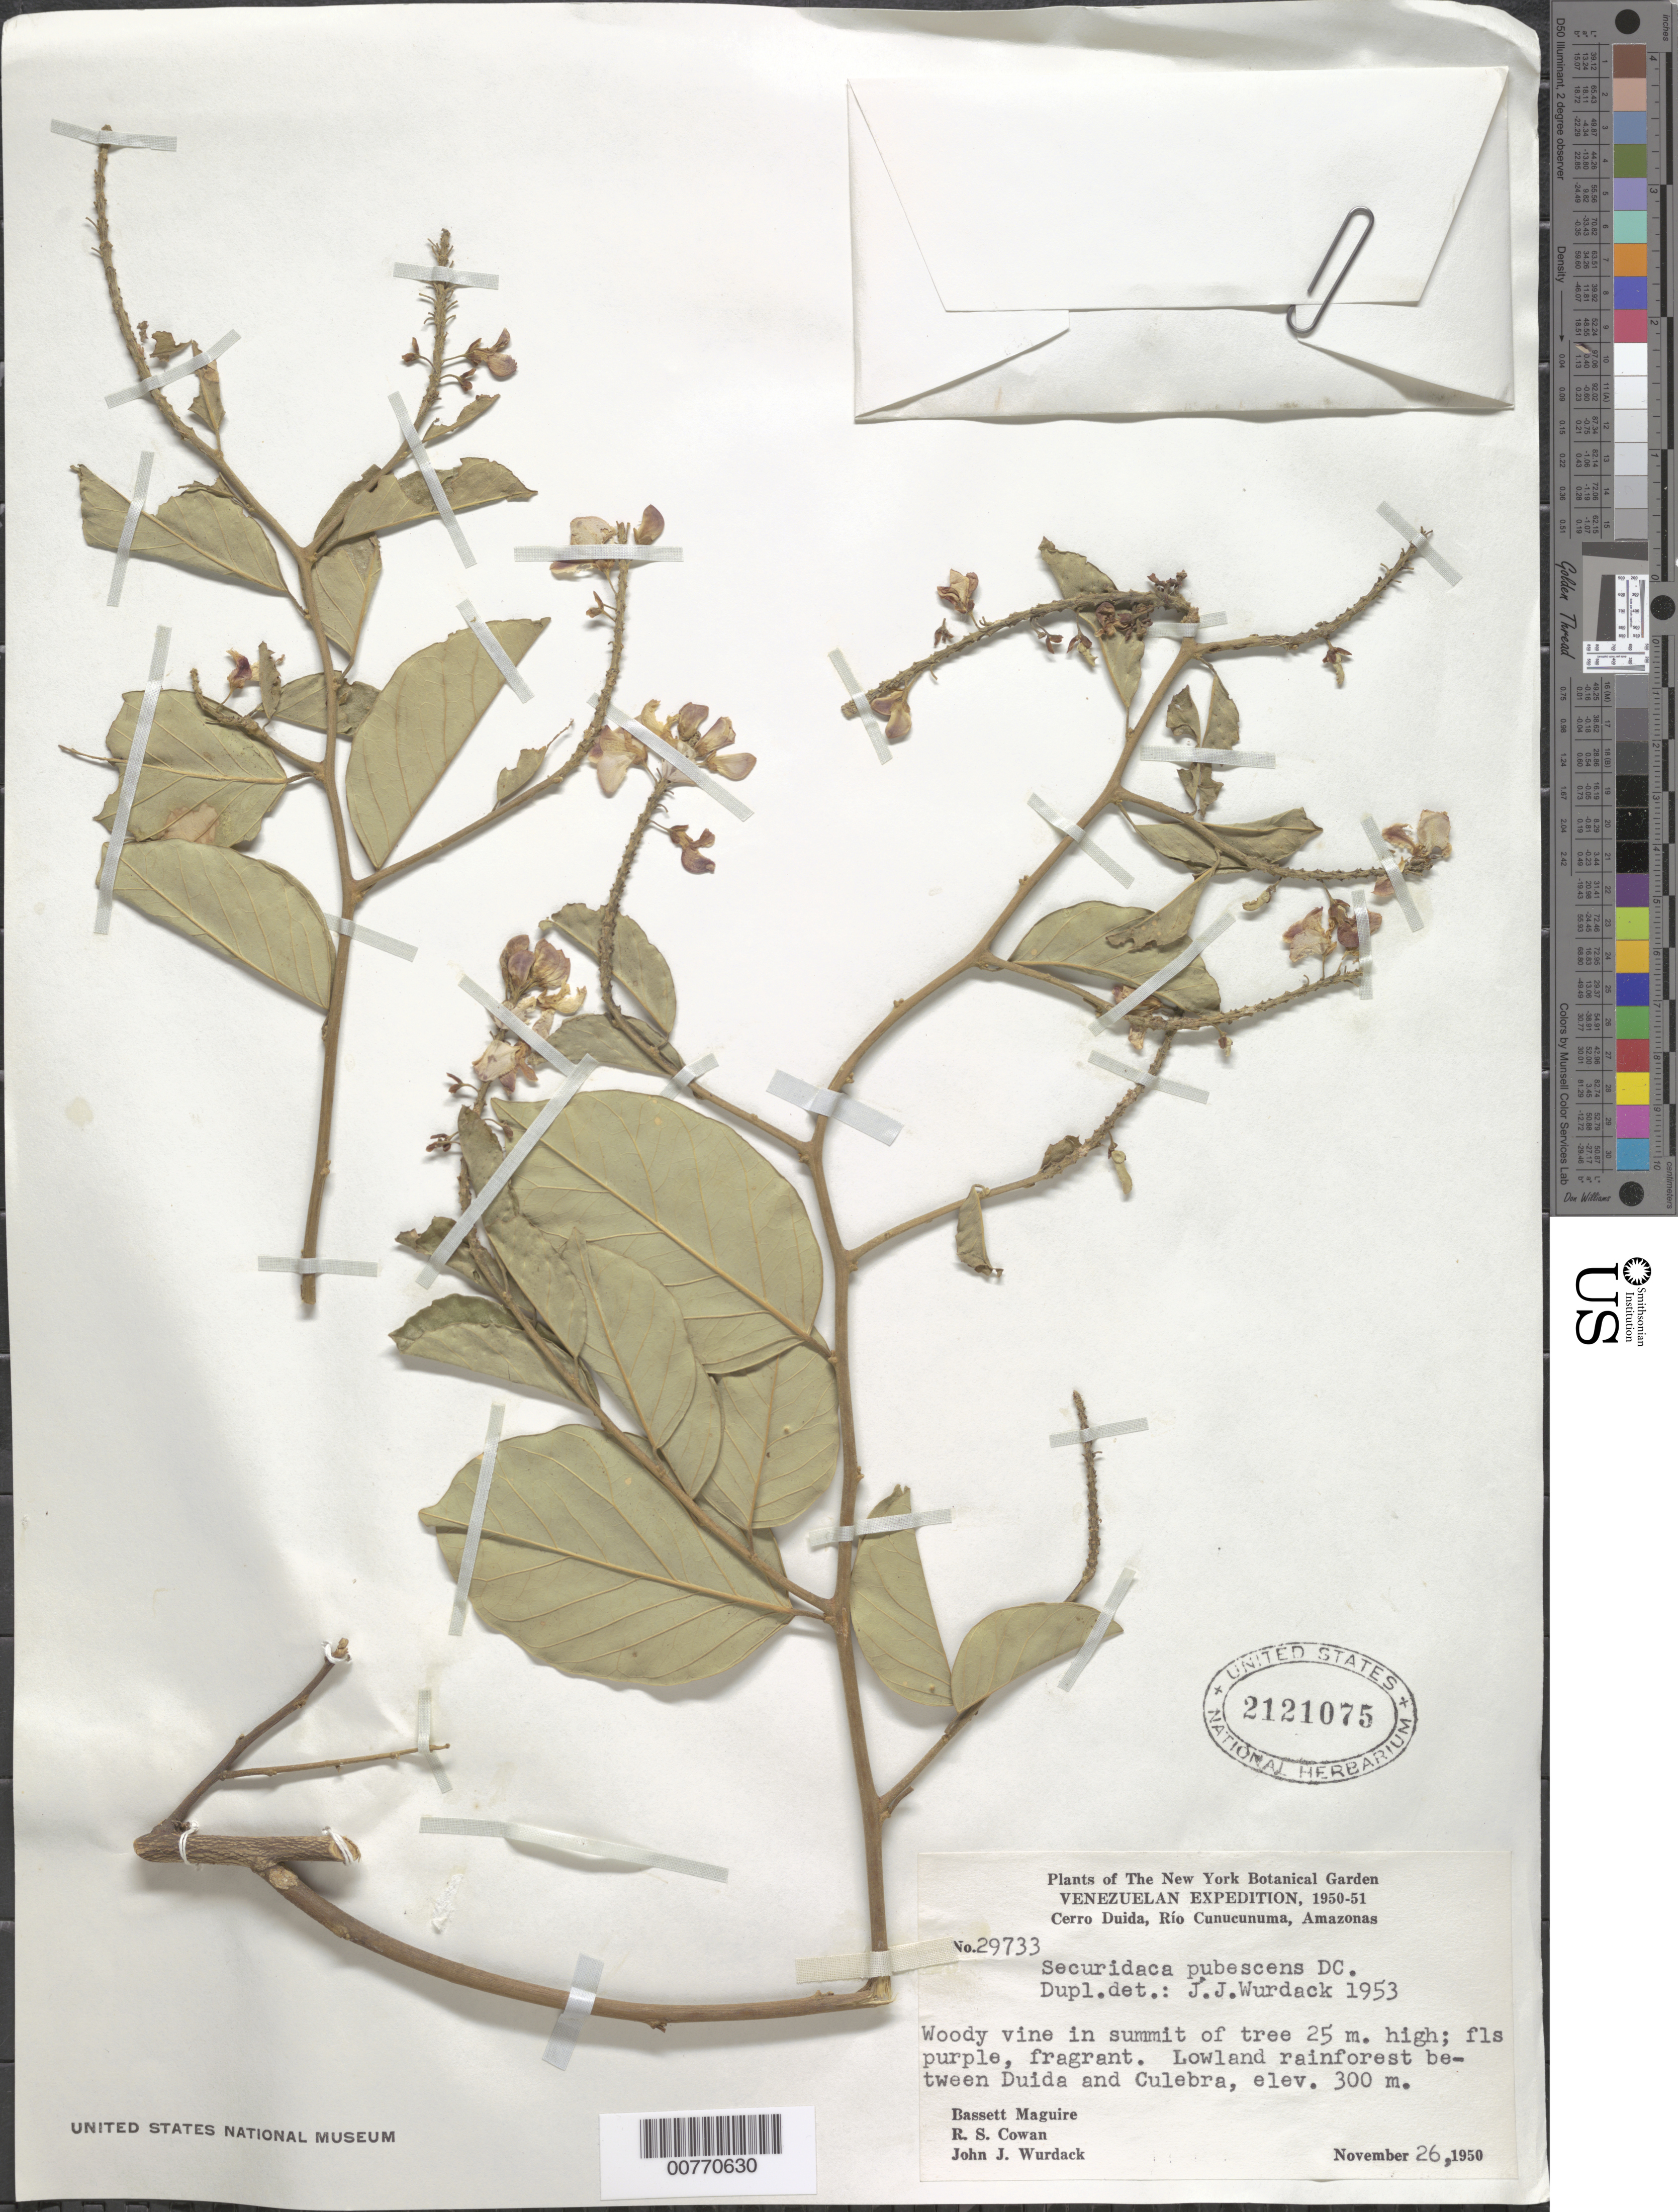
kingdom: Plantae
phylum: Tracheophyta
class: Magnoliopsida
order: Fabales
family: Polygalaceae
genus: Securidaca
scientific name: Securidaca pubescens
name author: DC.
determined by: Wurdack, John J., (US), US (UNITED STATES)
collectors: B. Maguire, R. S. Cowan & J. J. Wurdack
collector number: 29733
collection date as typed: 26-Nov-50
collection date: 1950-11-26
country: Venezuela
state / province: Amazonas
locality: Cerro Duida, Río Cunucunuma, between Duida and Culebra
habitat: Lowland rainforest; in summit of tree 25 m high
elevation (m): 300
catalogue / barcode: US 2121075